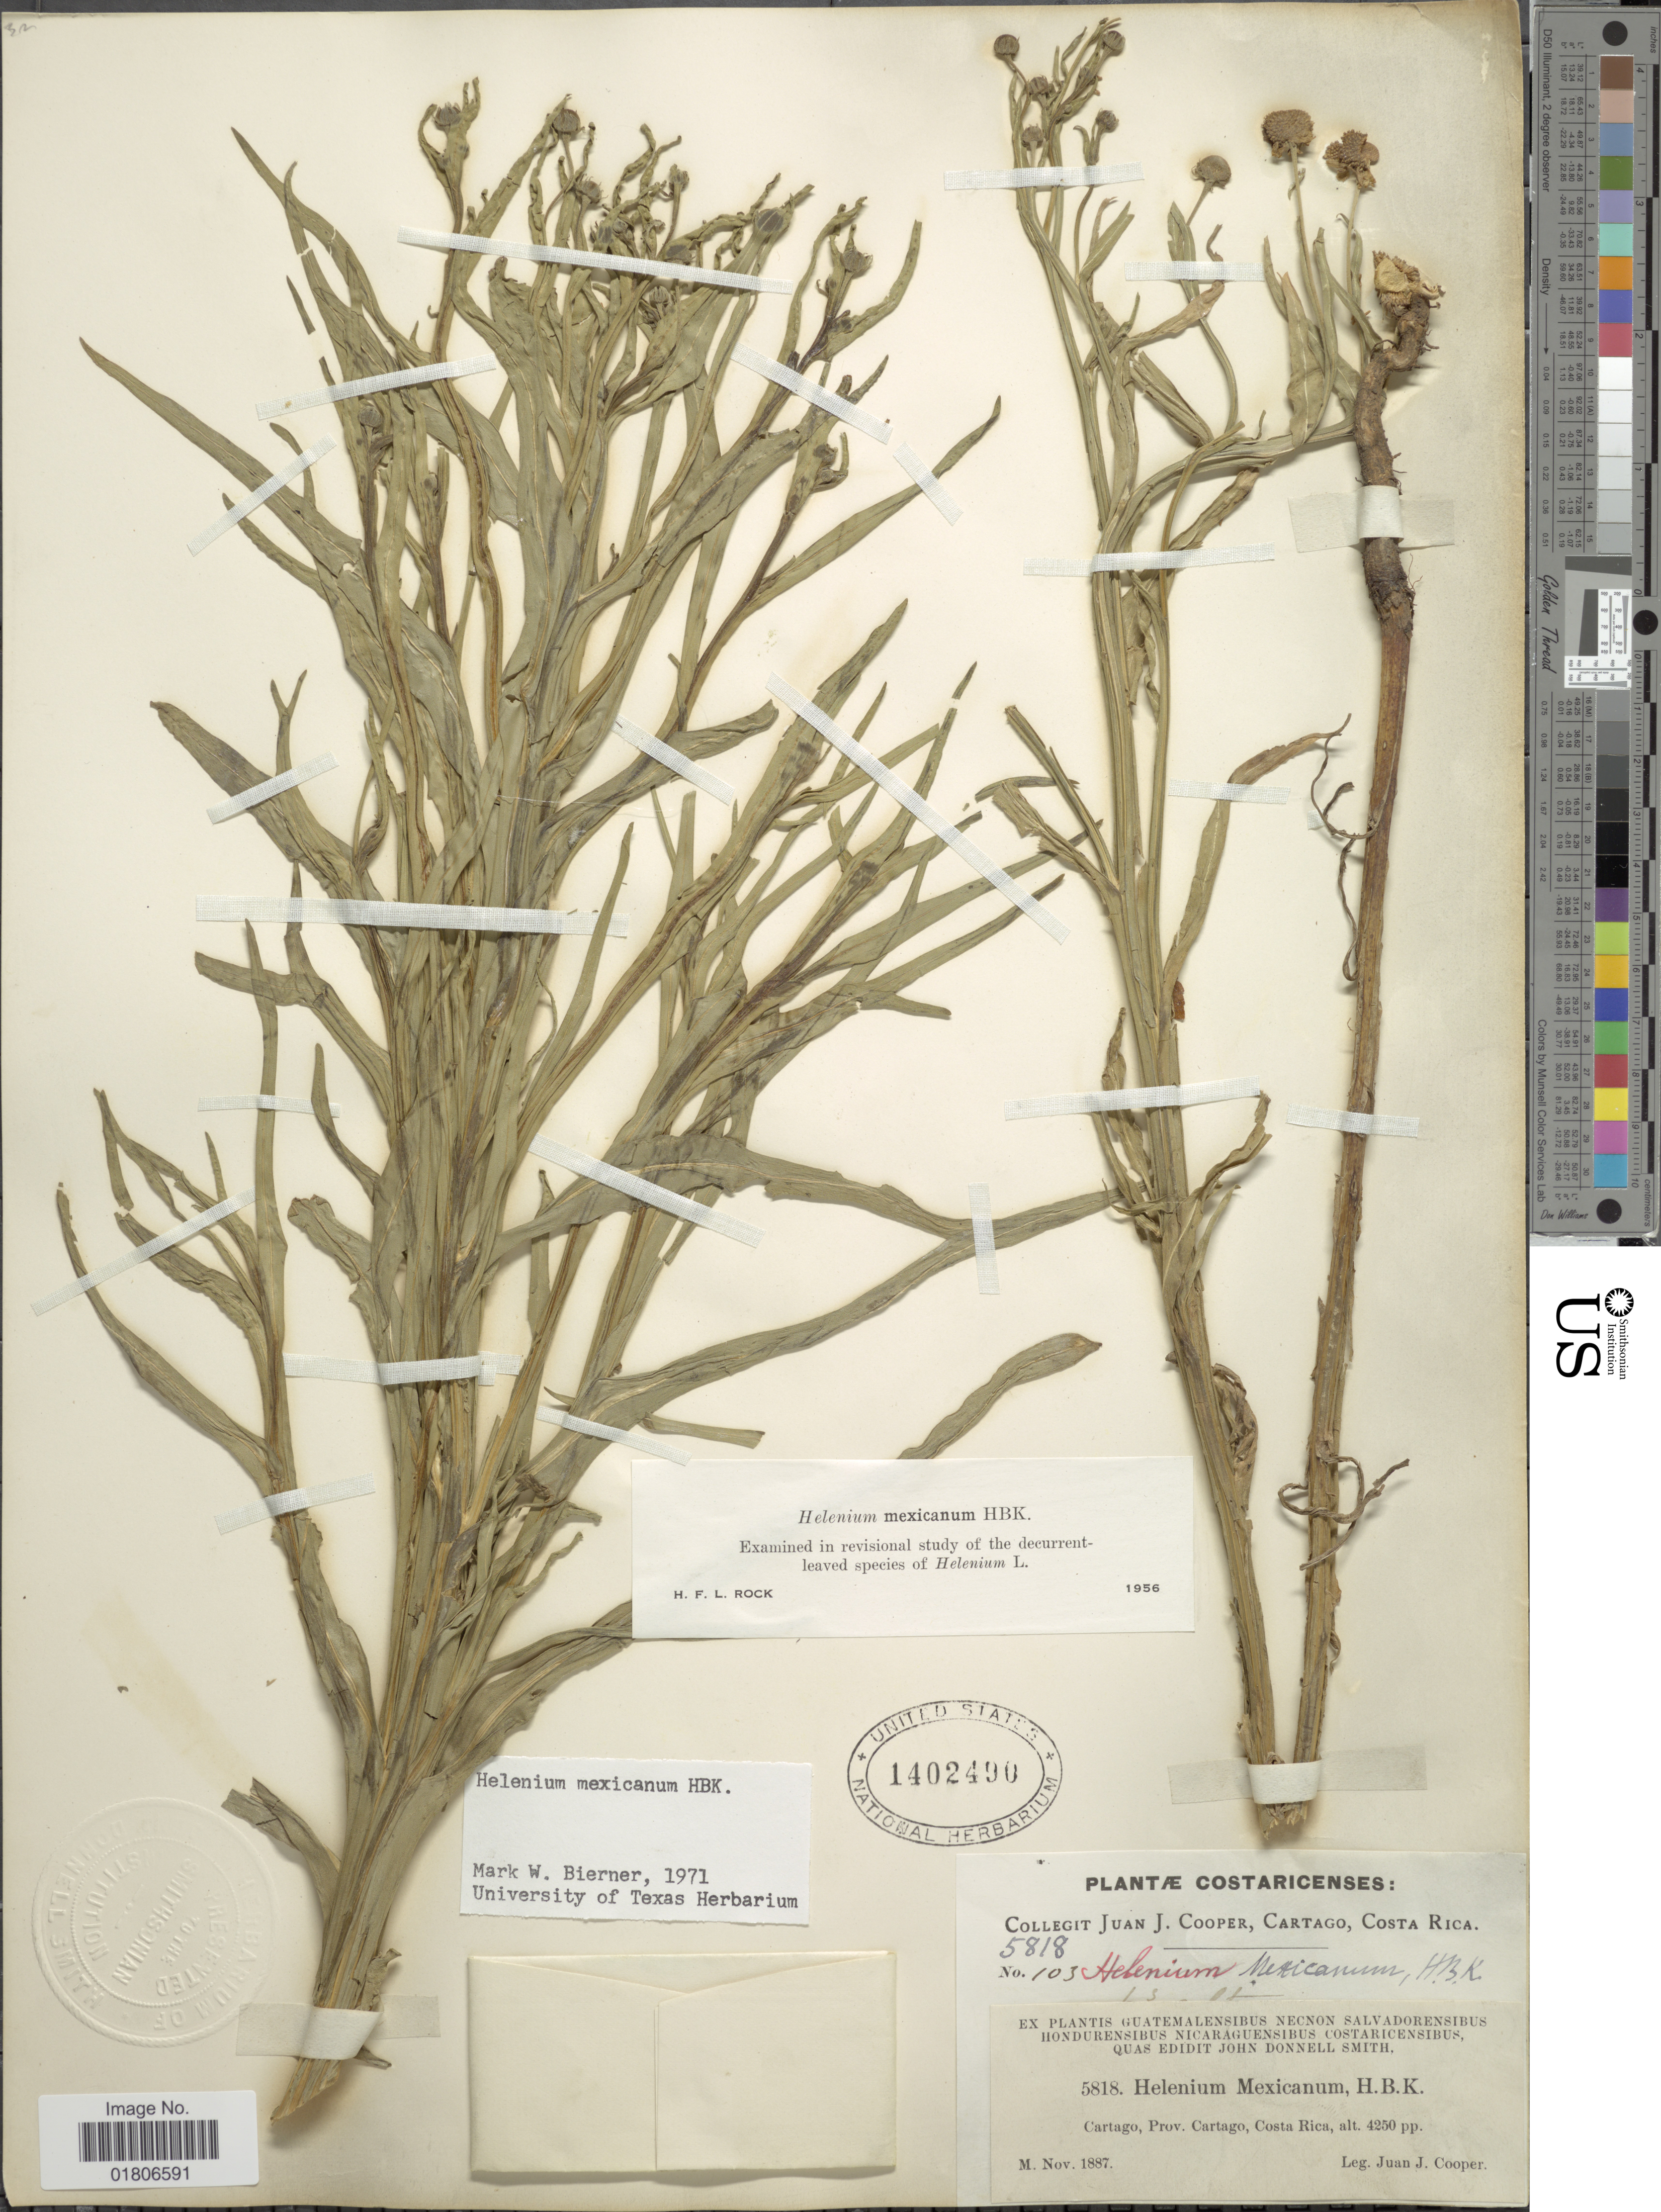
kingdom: Plantae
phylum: Tracheophyta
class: Magnoliopsida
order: Asterales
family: Asteraceae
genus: Helenium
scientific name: Helenium mexicanum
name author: Kunth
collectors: J. J. Cooper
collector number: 5818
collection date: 1887-11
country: Costa Rica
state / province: Cartago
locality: Cartago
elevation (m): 1295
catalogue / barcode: US 1402490